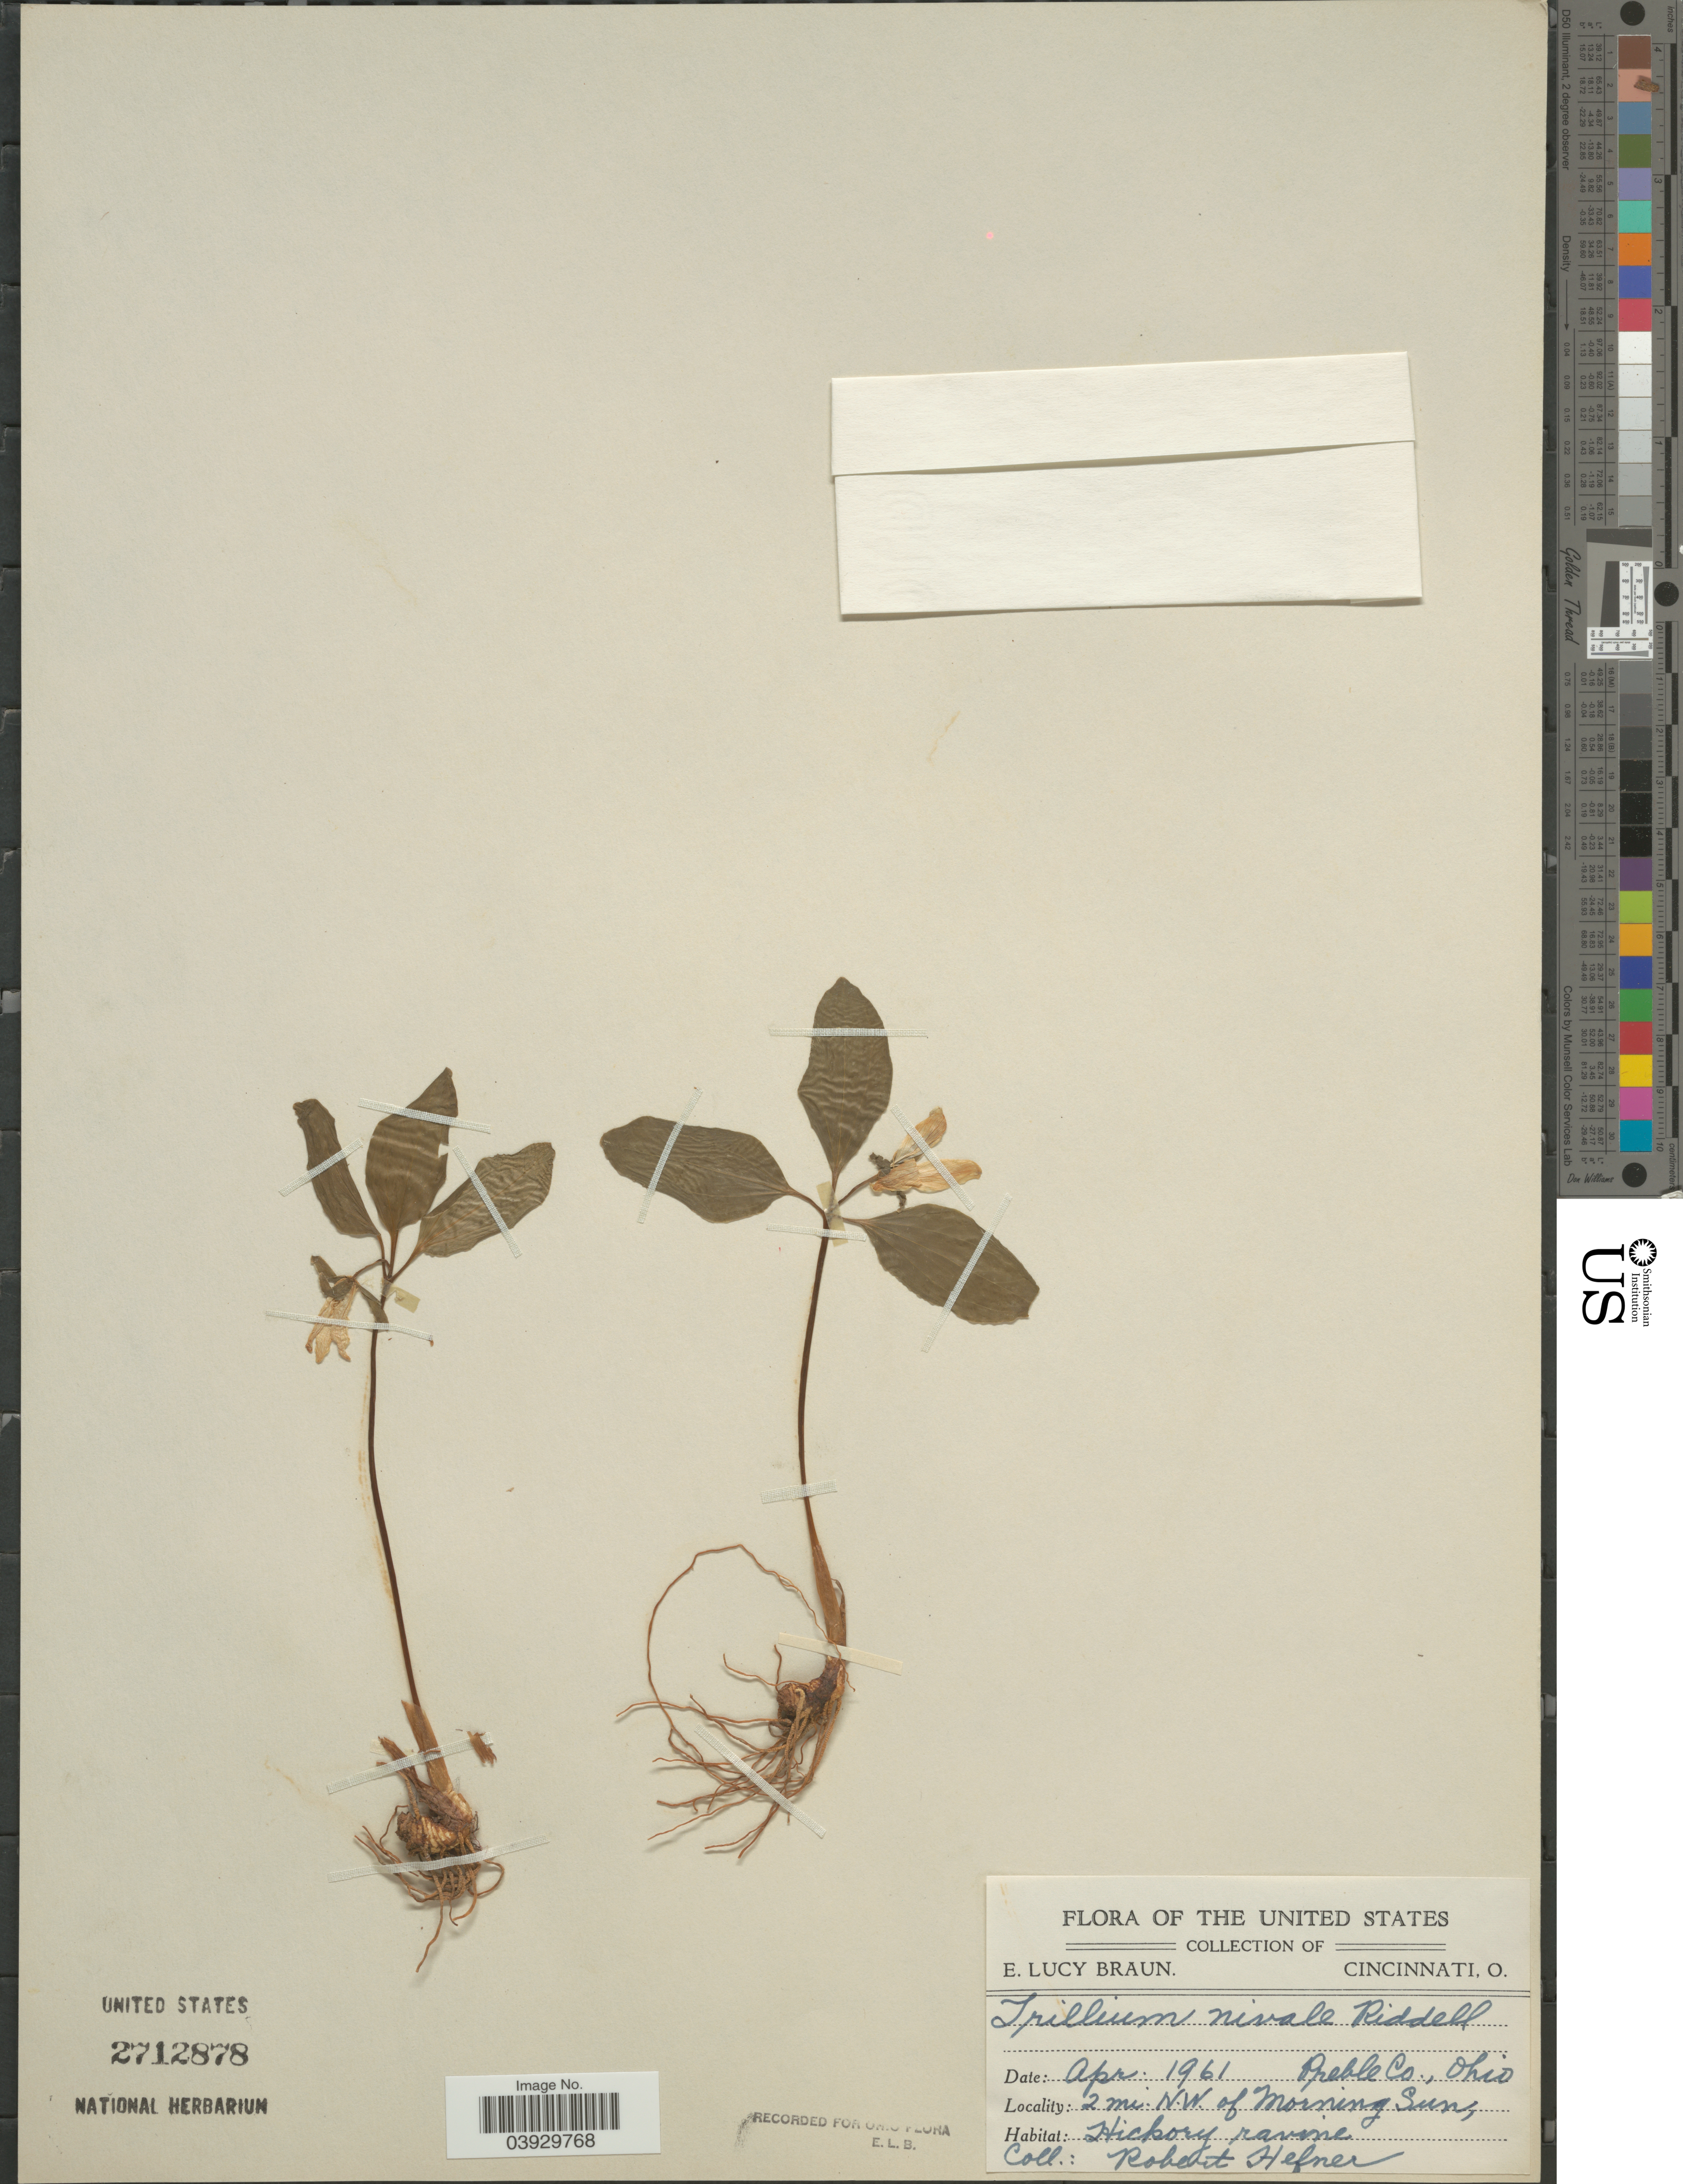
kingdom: Plantae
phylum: Tracheophyta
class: Liliopsida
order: Liliales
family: Melanthiaceae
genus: Trillium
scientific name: Trillium nivale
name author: Riddell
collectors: R. Hefner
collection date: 1961-04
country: United States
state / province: Ohio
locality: Preble Co. 2 mi. N.W. of Morning Sun, Hickory ravine.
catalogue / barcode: US 2712878